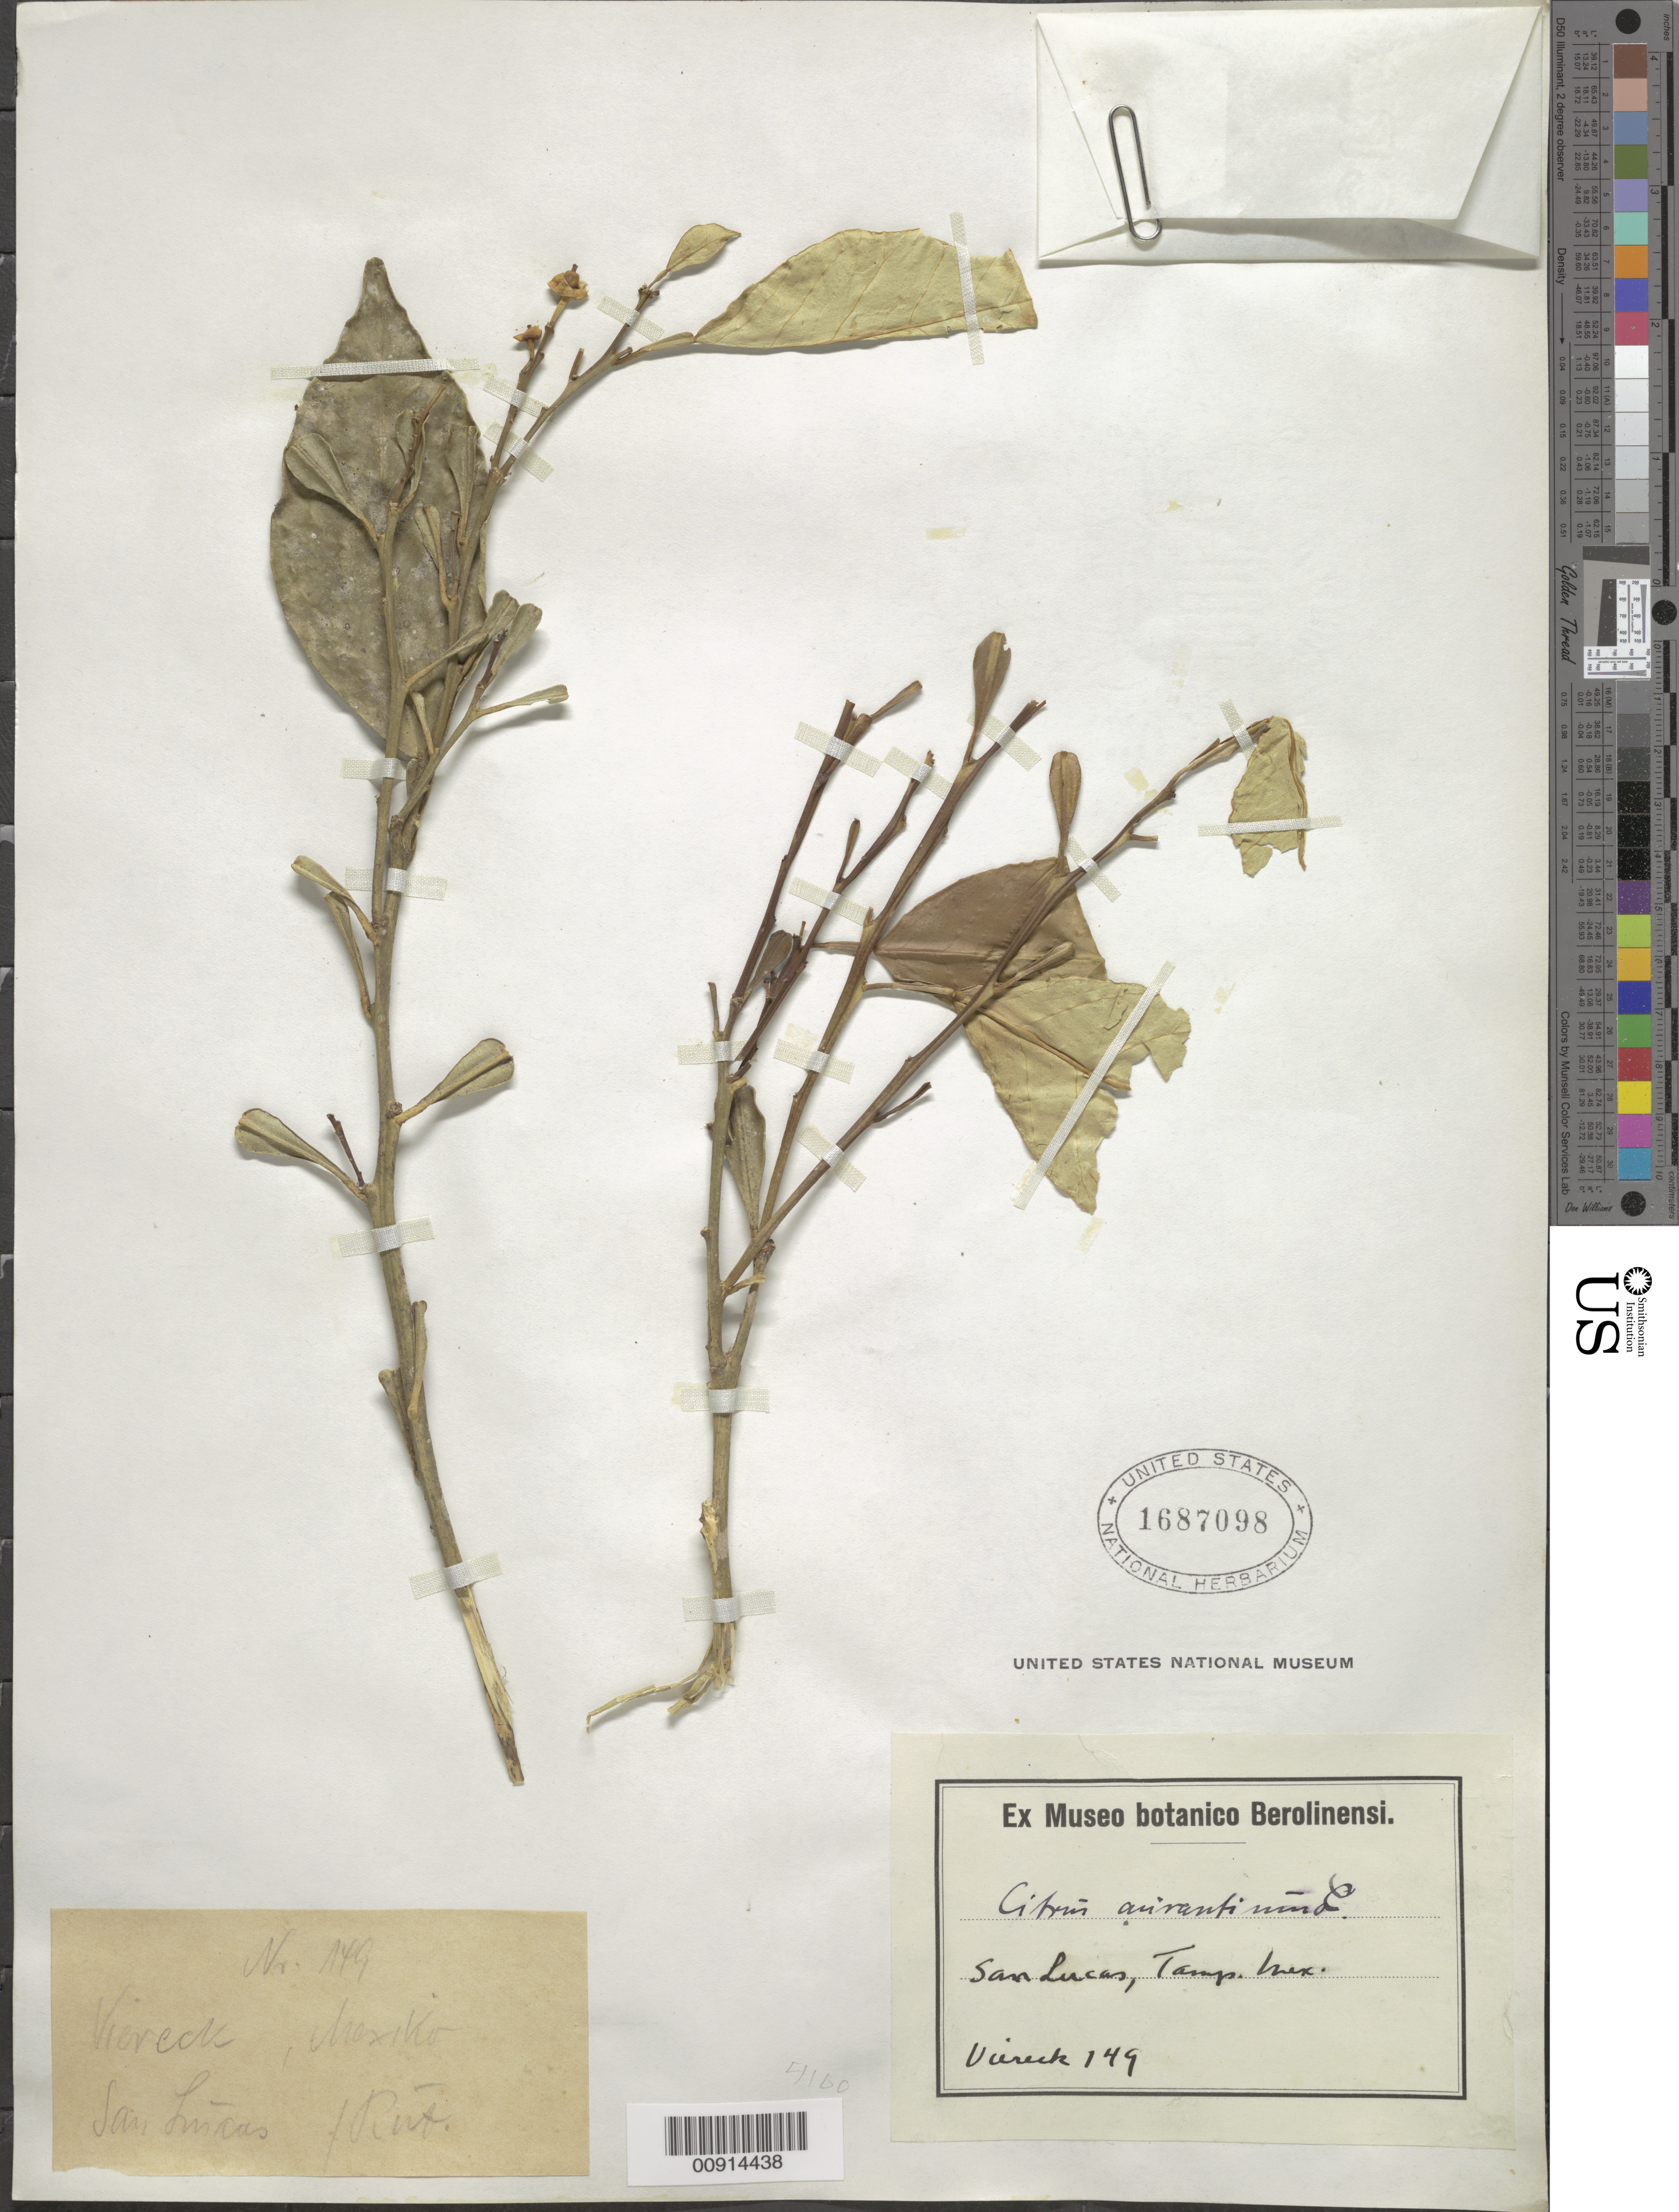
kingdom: Plantae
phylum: Tracheophyta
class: Magnoliopsida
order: Sapindales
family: Rutaceae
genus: Citrus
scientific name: Citrus x aurantium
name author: L.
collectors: H. W. Viereck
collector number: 149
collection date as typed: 1930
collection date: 1930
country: Mexico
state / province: Tamaulipas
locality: San Lucas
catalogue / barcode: US 1687098